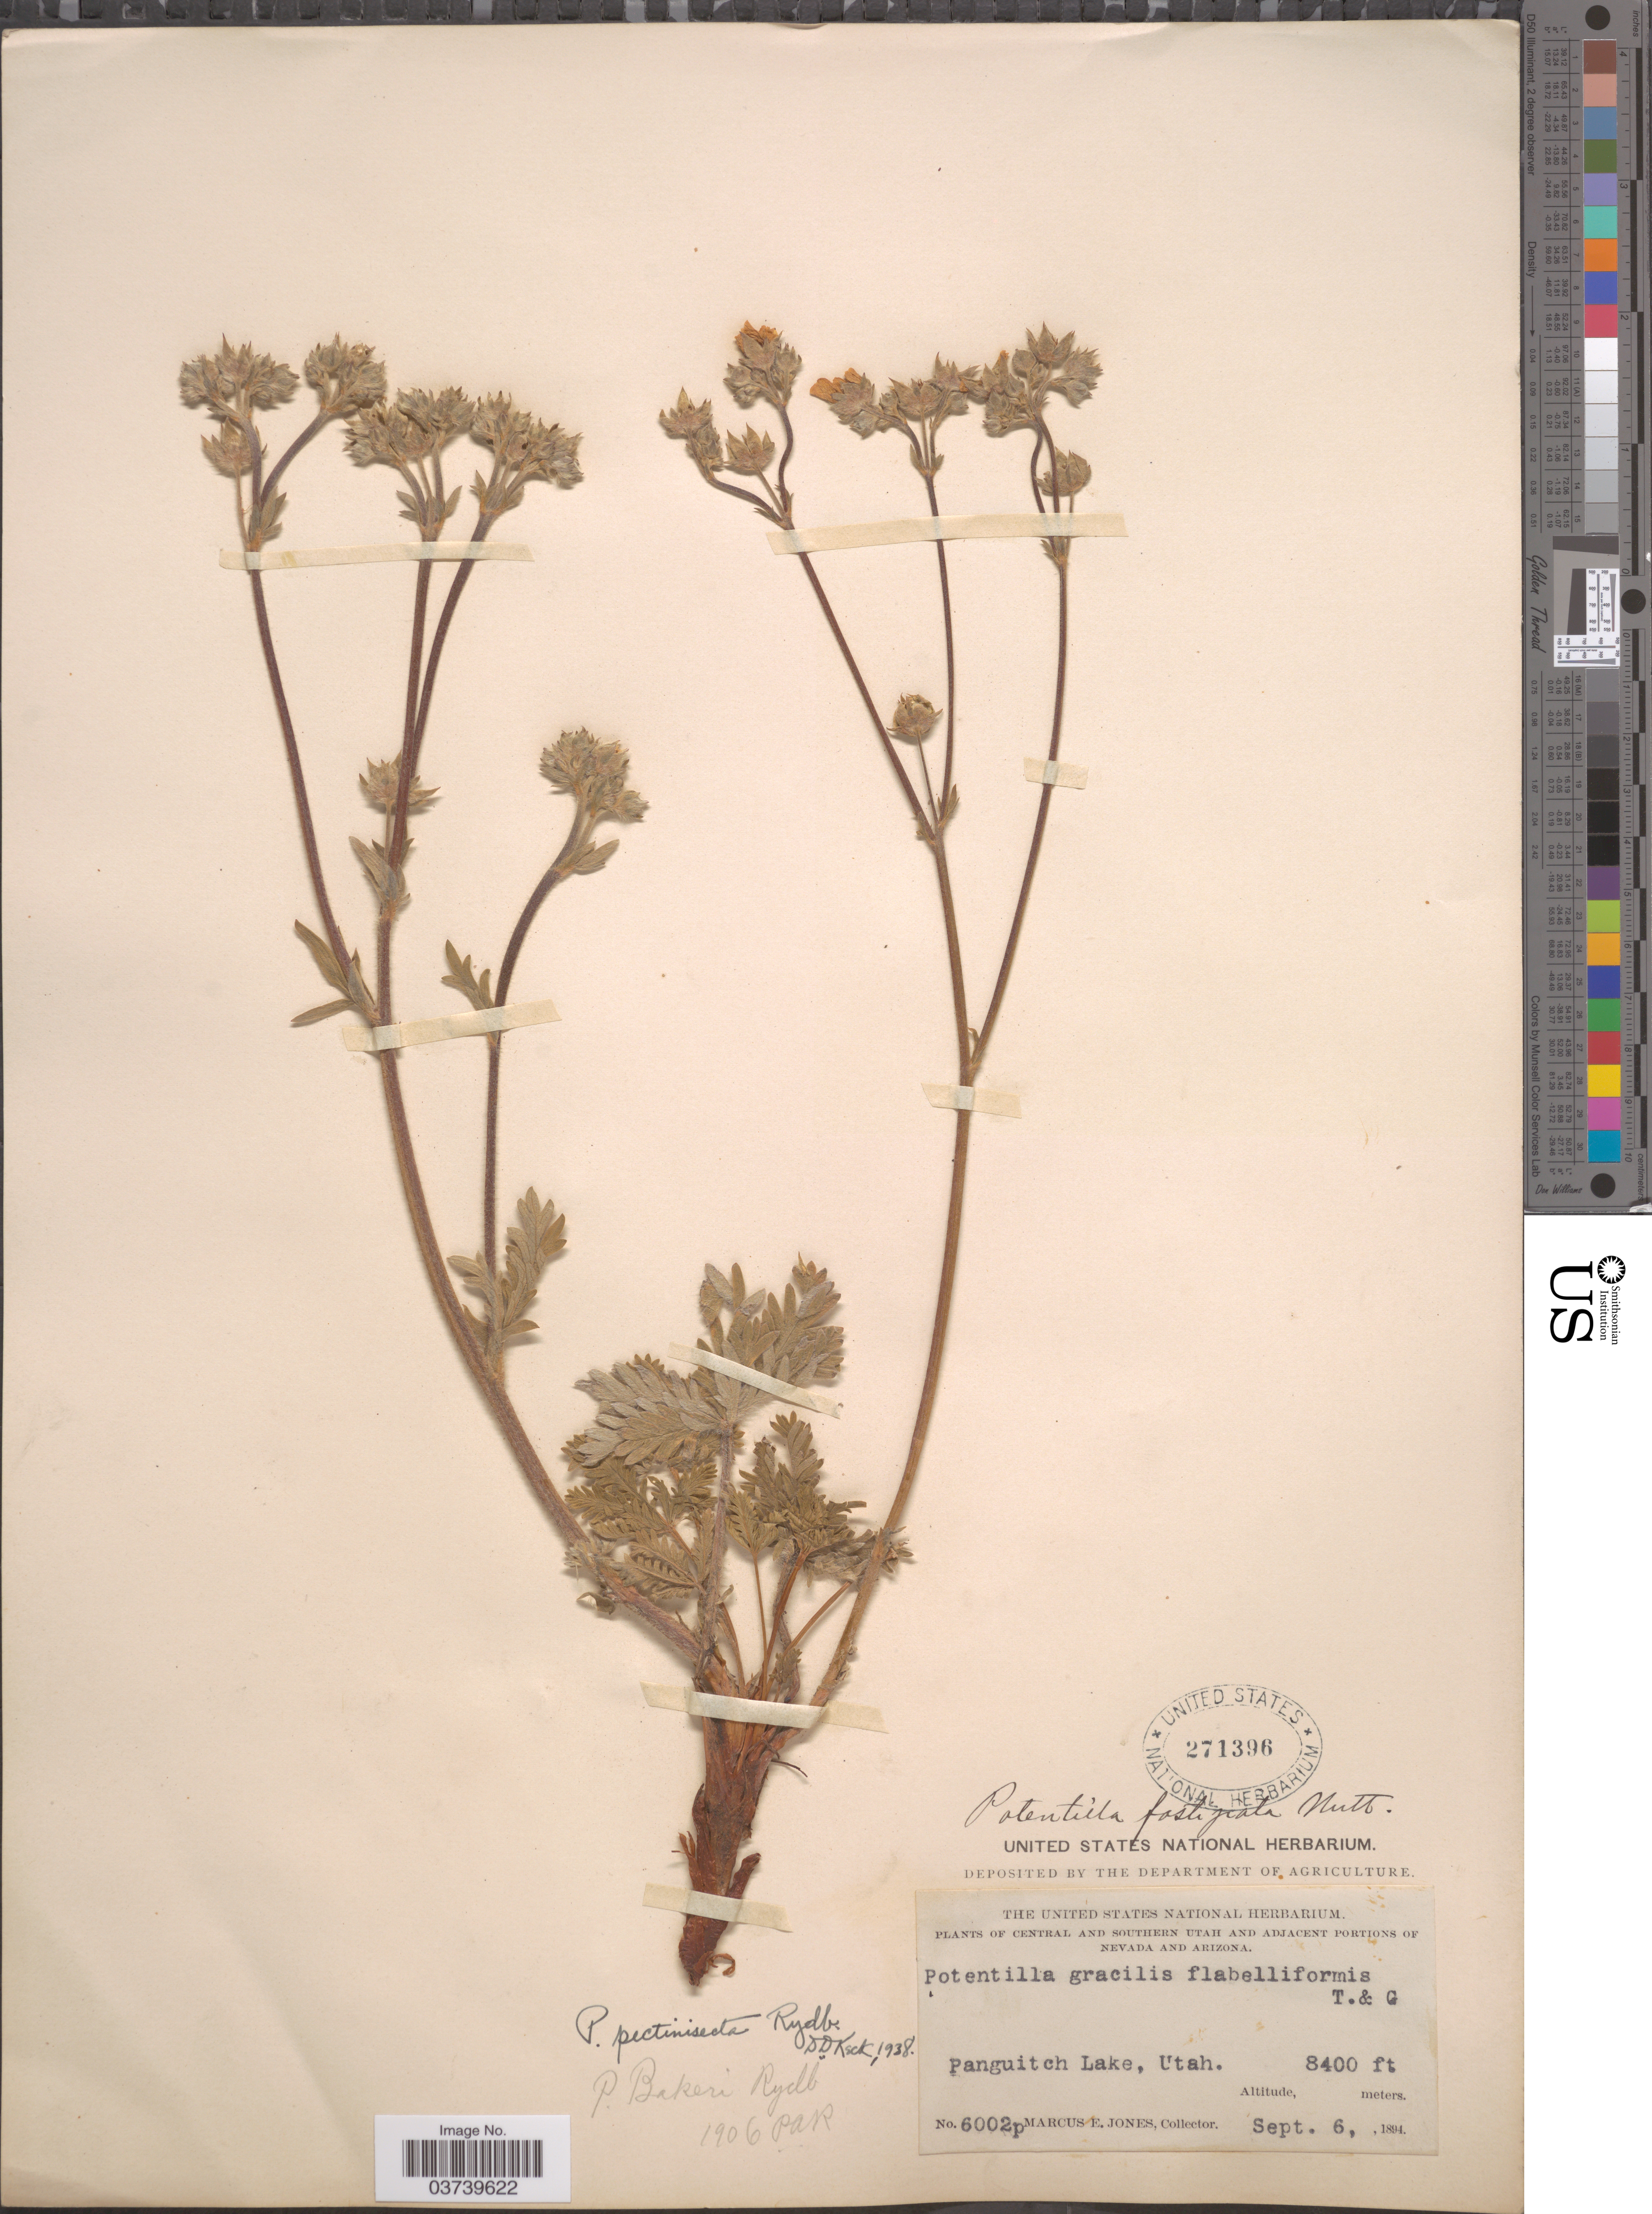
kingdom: Plantae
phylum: Tracheophyta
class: Magnoliopsida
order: Rosales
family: Rosaceae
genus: Potentilla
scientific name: Potentilla gracilis var. elmeri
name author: (Rydb.) Jeps.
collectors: M. E. Jones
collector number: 6002p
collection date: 1894-09-06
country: United States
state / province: Utah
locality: Central and Southern Utah. Panguitch Lake.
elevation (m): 2560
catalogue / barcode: US 271396